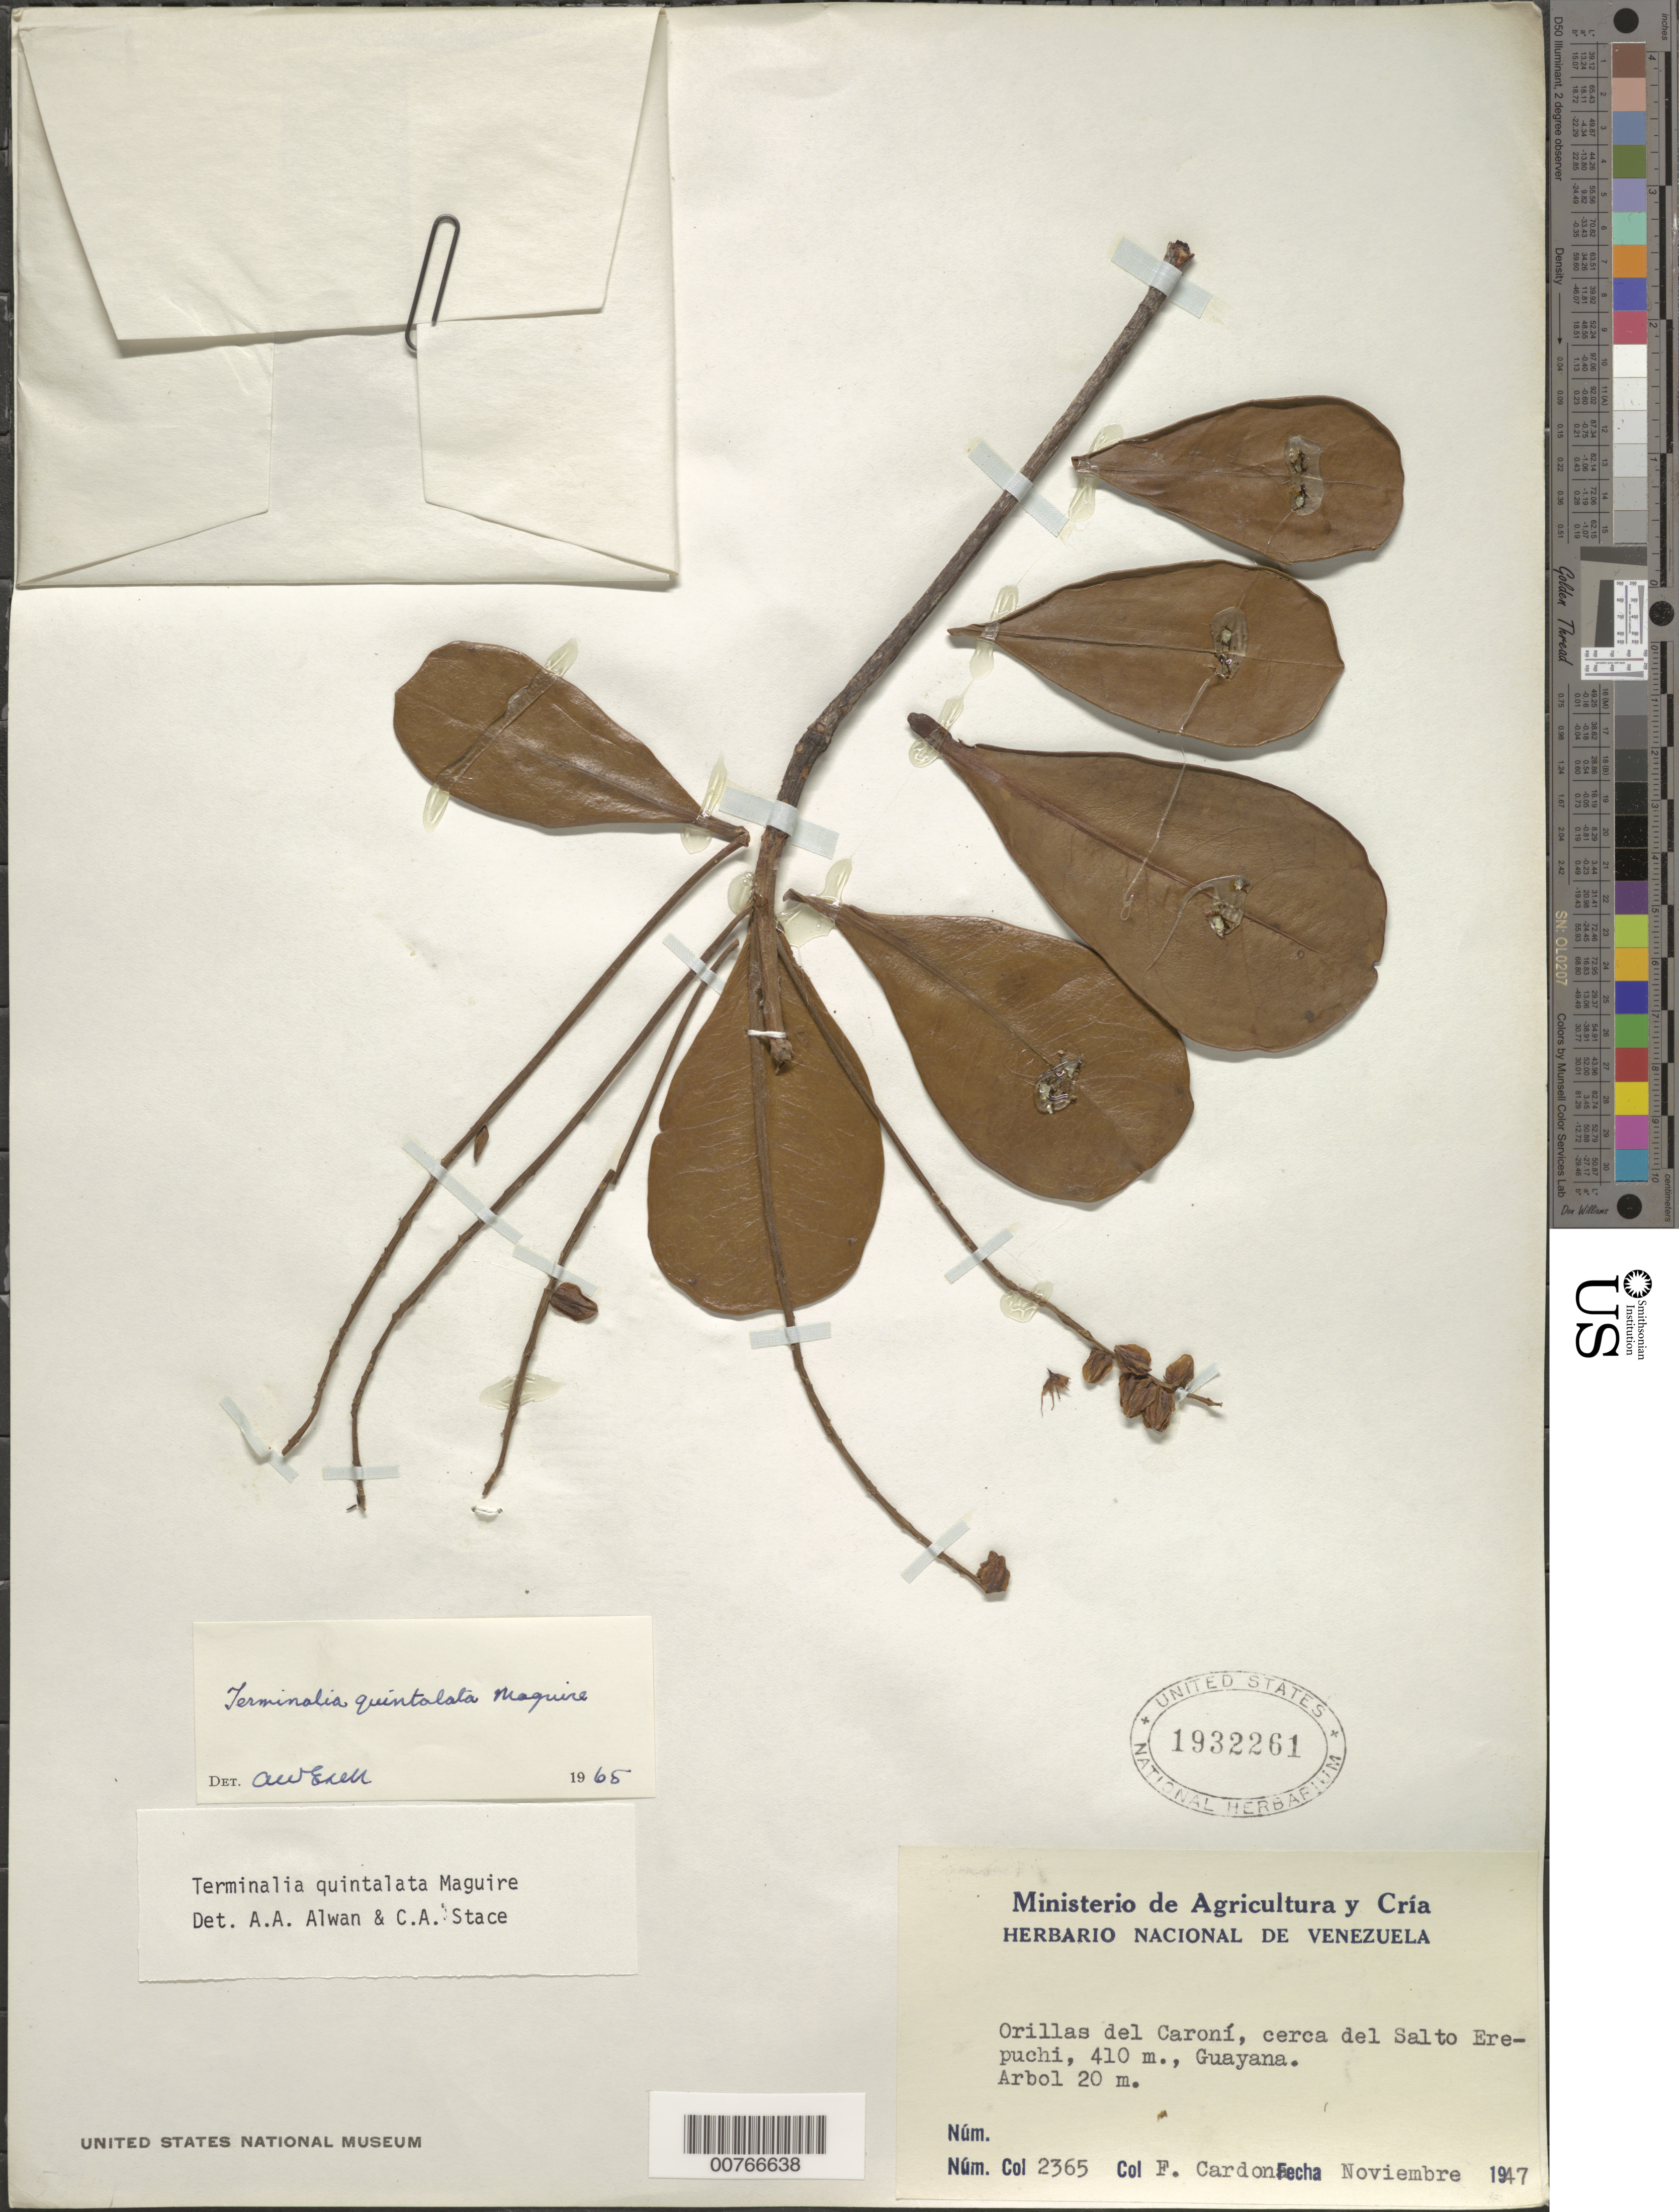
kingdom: Plantae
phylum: Tracheophyta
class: Magnoliopsida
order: Myrtales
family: Combretaceae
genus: Terminalia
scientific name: Terminalia quintalata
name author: Maguire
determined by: Alwan, A. R.; Stace, C. A.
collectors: F. Cardona Puig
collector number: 2365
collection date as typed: Nov-47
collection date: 1947-11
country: Venezuela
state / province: Bolívar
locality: Río Caroní, Salto Erepuchi, Guayana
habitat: Orilla del río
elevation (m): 410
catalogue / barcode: US 1932261